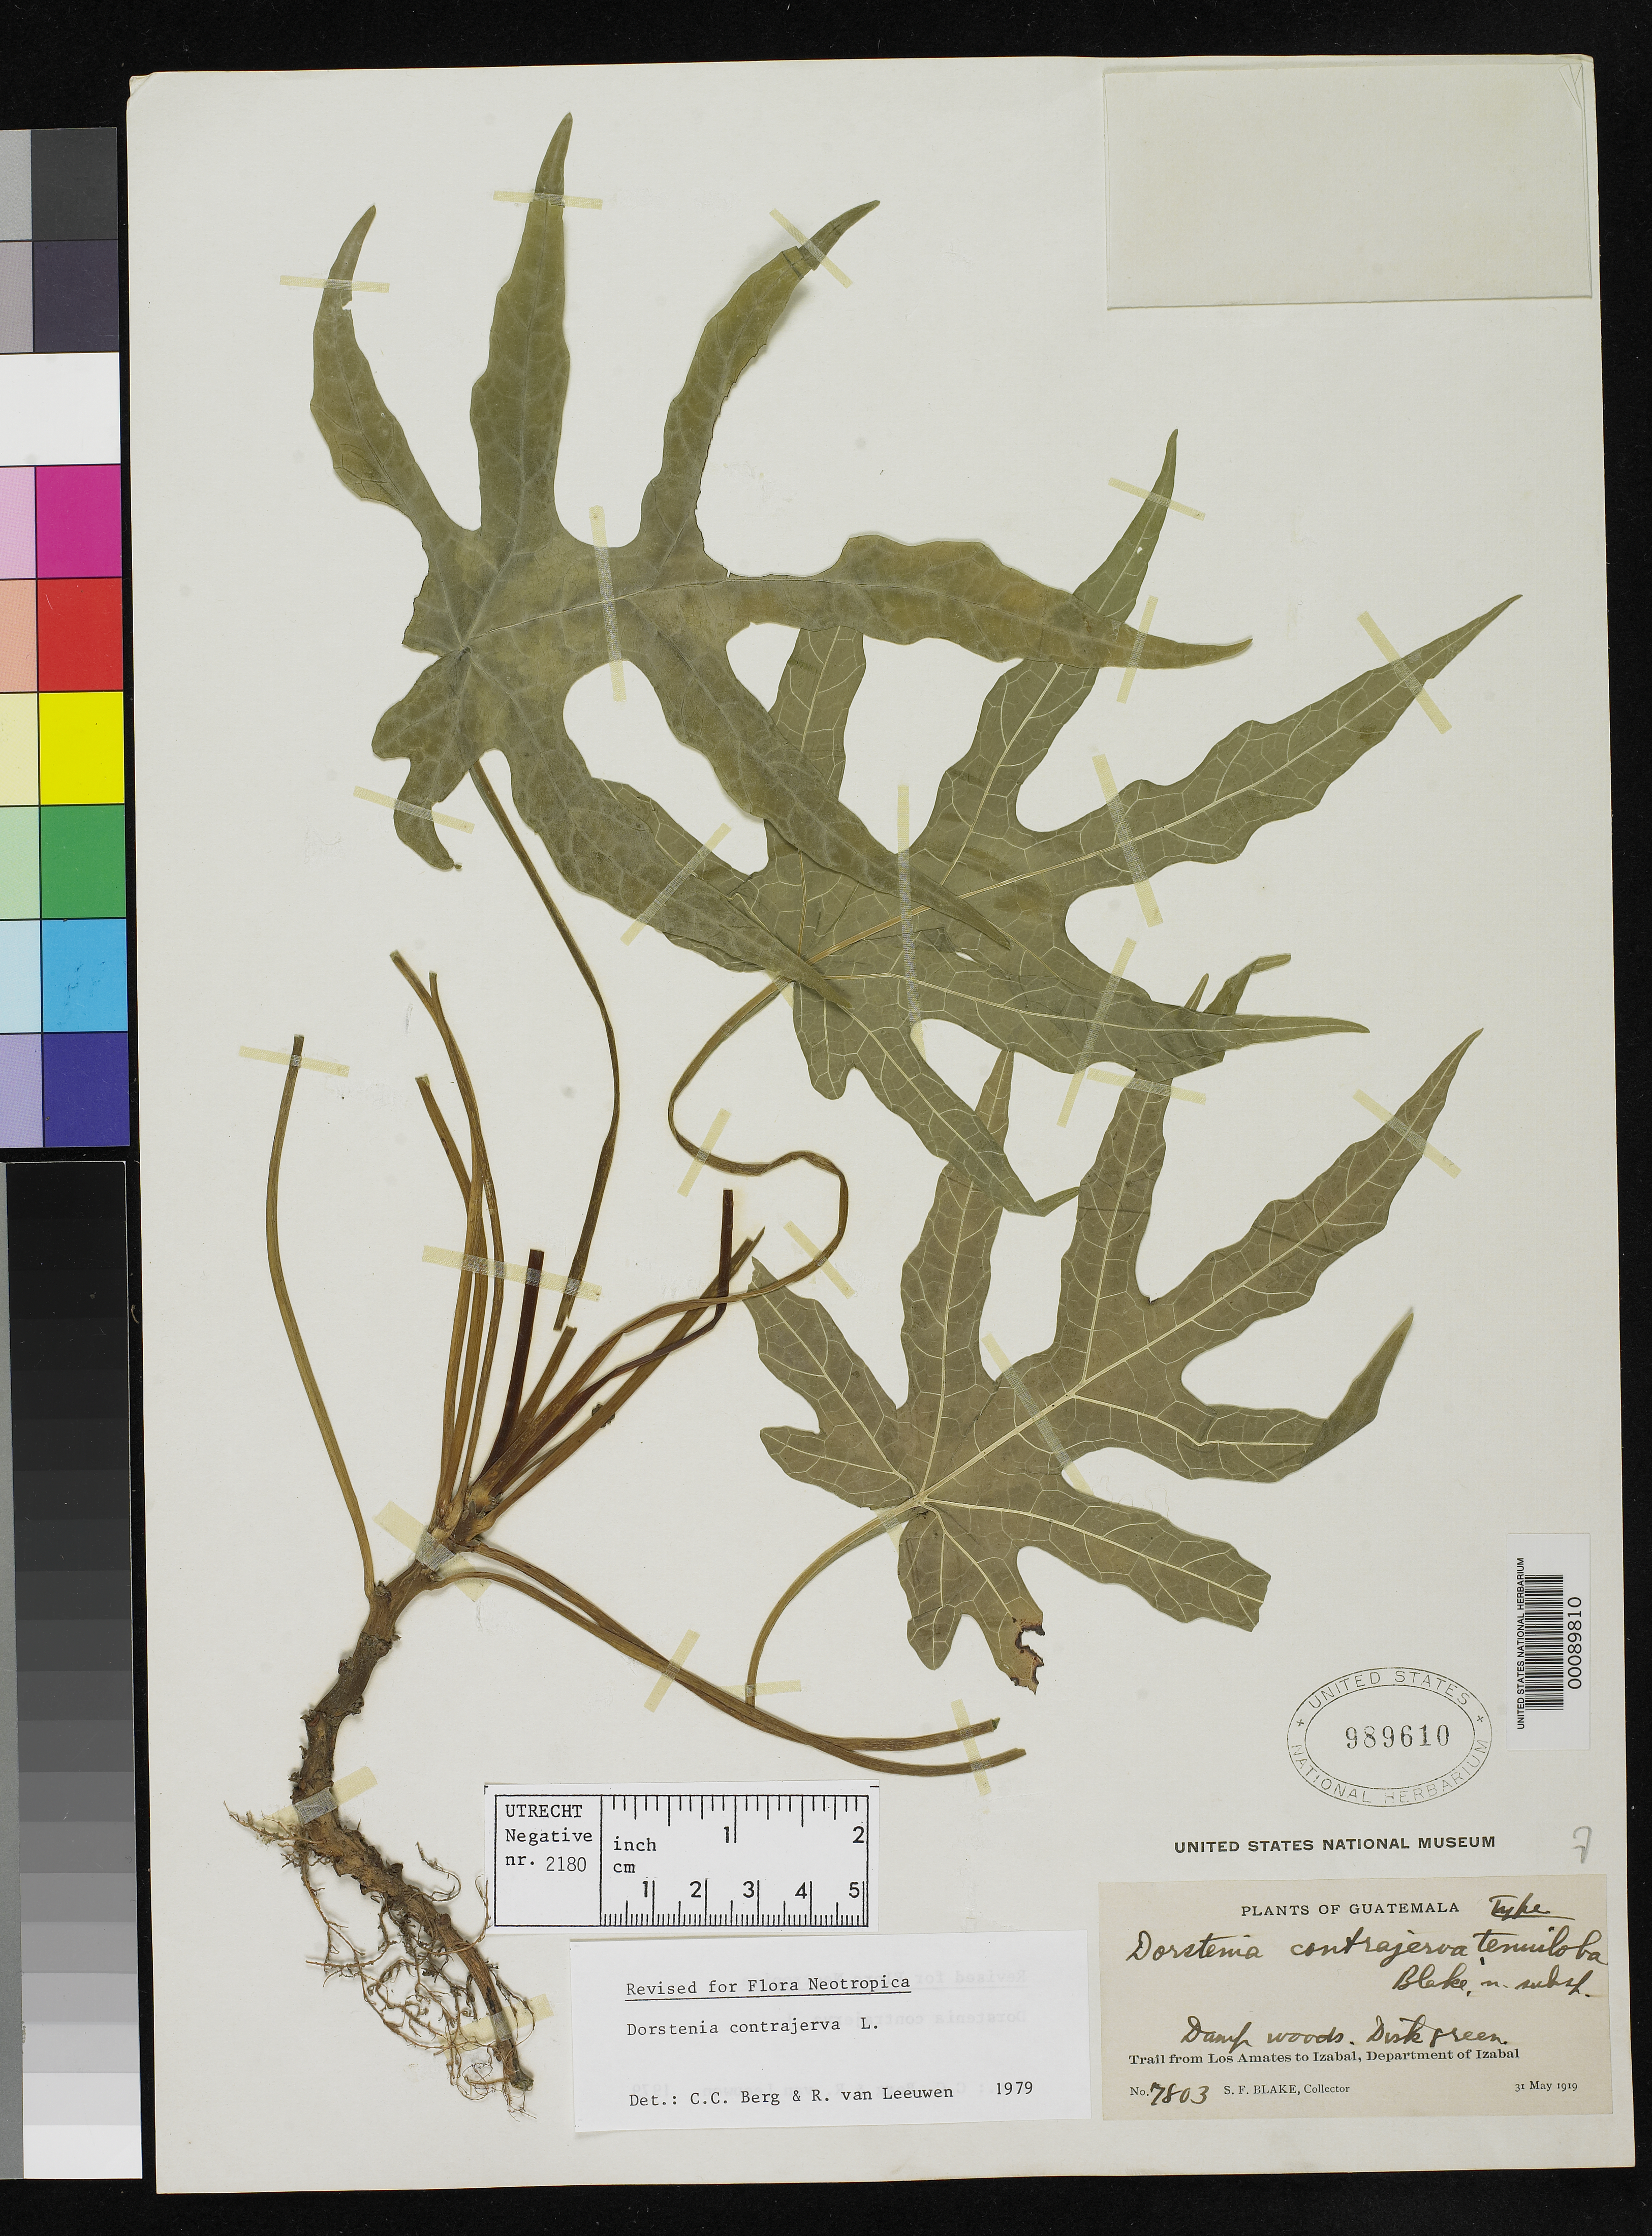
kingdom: Plantae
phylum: Tracheophyta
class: Magnoliopsida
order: Rosales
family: Moraceae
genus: Dorstenia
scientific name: Dorstenia contrajerva subsp. tenuiloba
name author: S.F. Blake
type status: Holotype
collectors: S. Blake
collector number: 7803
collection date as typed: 31 May 1919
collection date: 1919-05-31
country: Guatemala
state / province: Izabal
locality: Trail from Los Amates Toizabal, lower region of Sierra de las Minas.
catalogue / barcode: US 989610